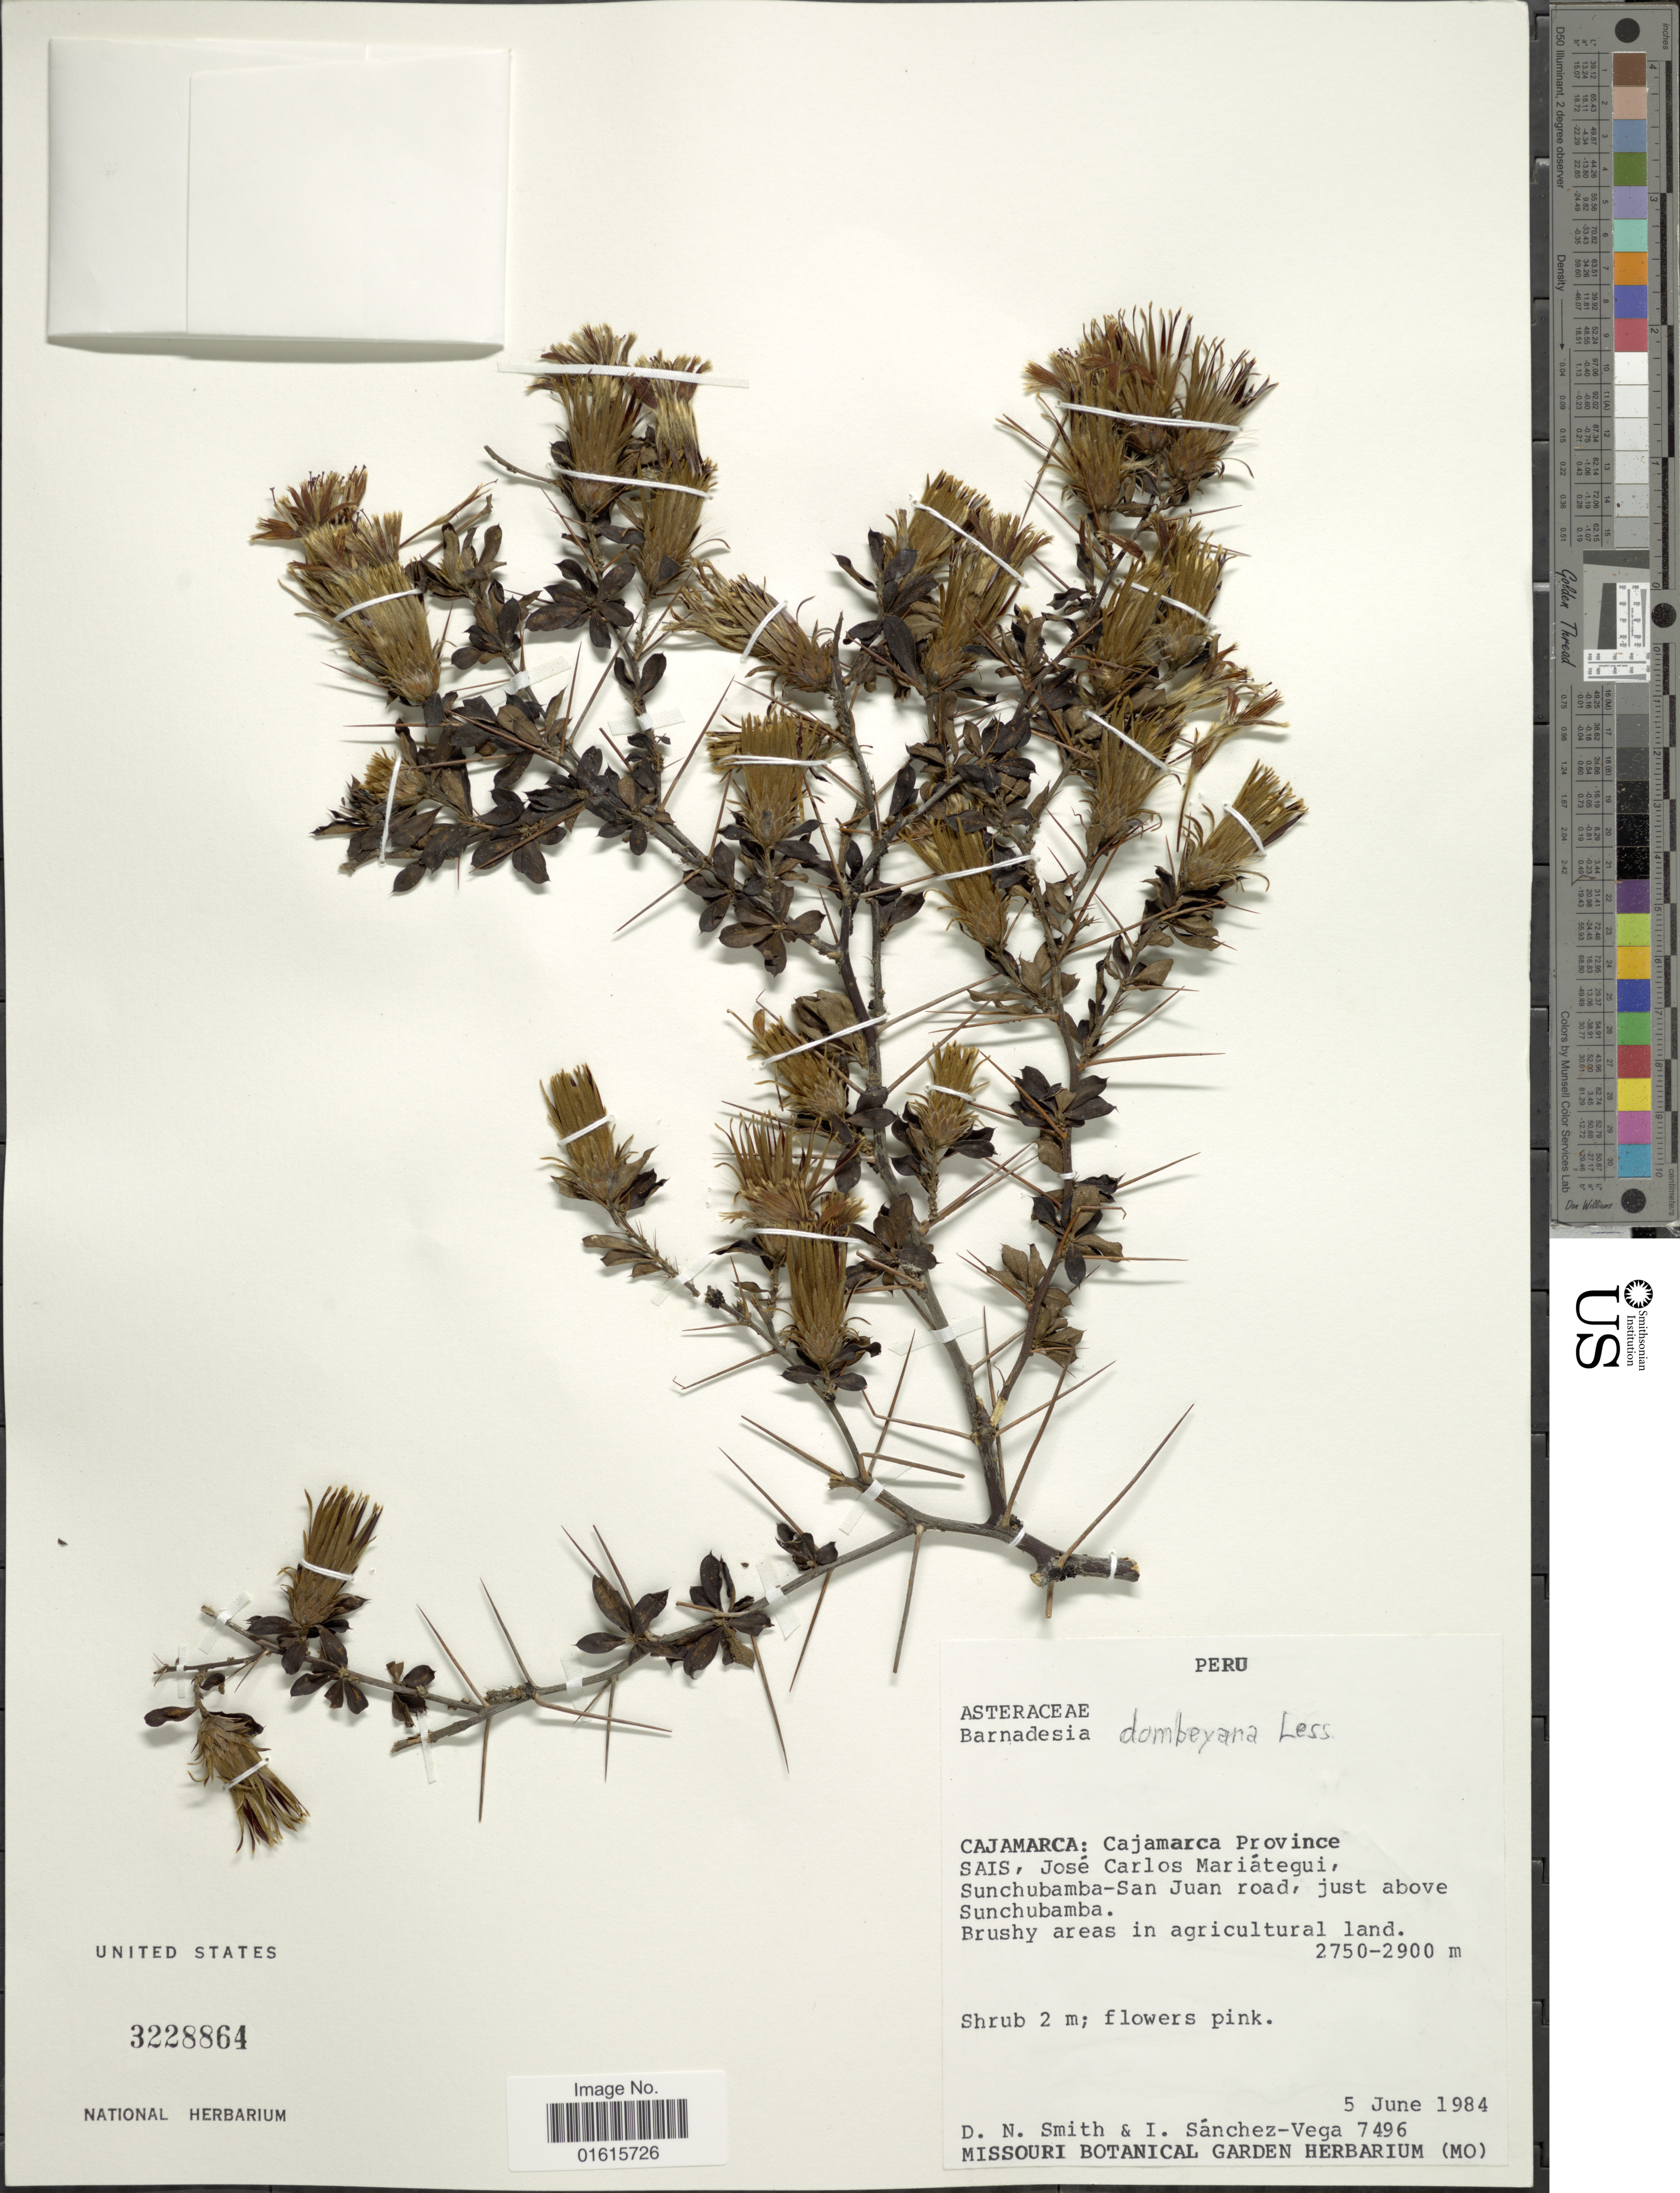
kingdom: Plantae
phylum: Tracheophyta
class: Magnoliopsida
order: Asterales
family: Asteraceae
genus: Barnadesia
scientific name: Barnadesia dombeyana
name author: Less.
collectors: D. Smith & I. Sánchez-Vega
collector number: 7496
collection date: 1984-06-05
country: Peru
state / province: Cajamarca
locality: Cajamarca Province Sais, Jose Carlos Mariategui, Sunchubamba-San Juan road, just above Sunchubamba. Brushy areas in agrcultural land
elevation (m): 2750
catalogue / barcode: US 3228864